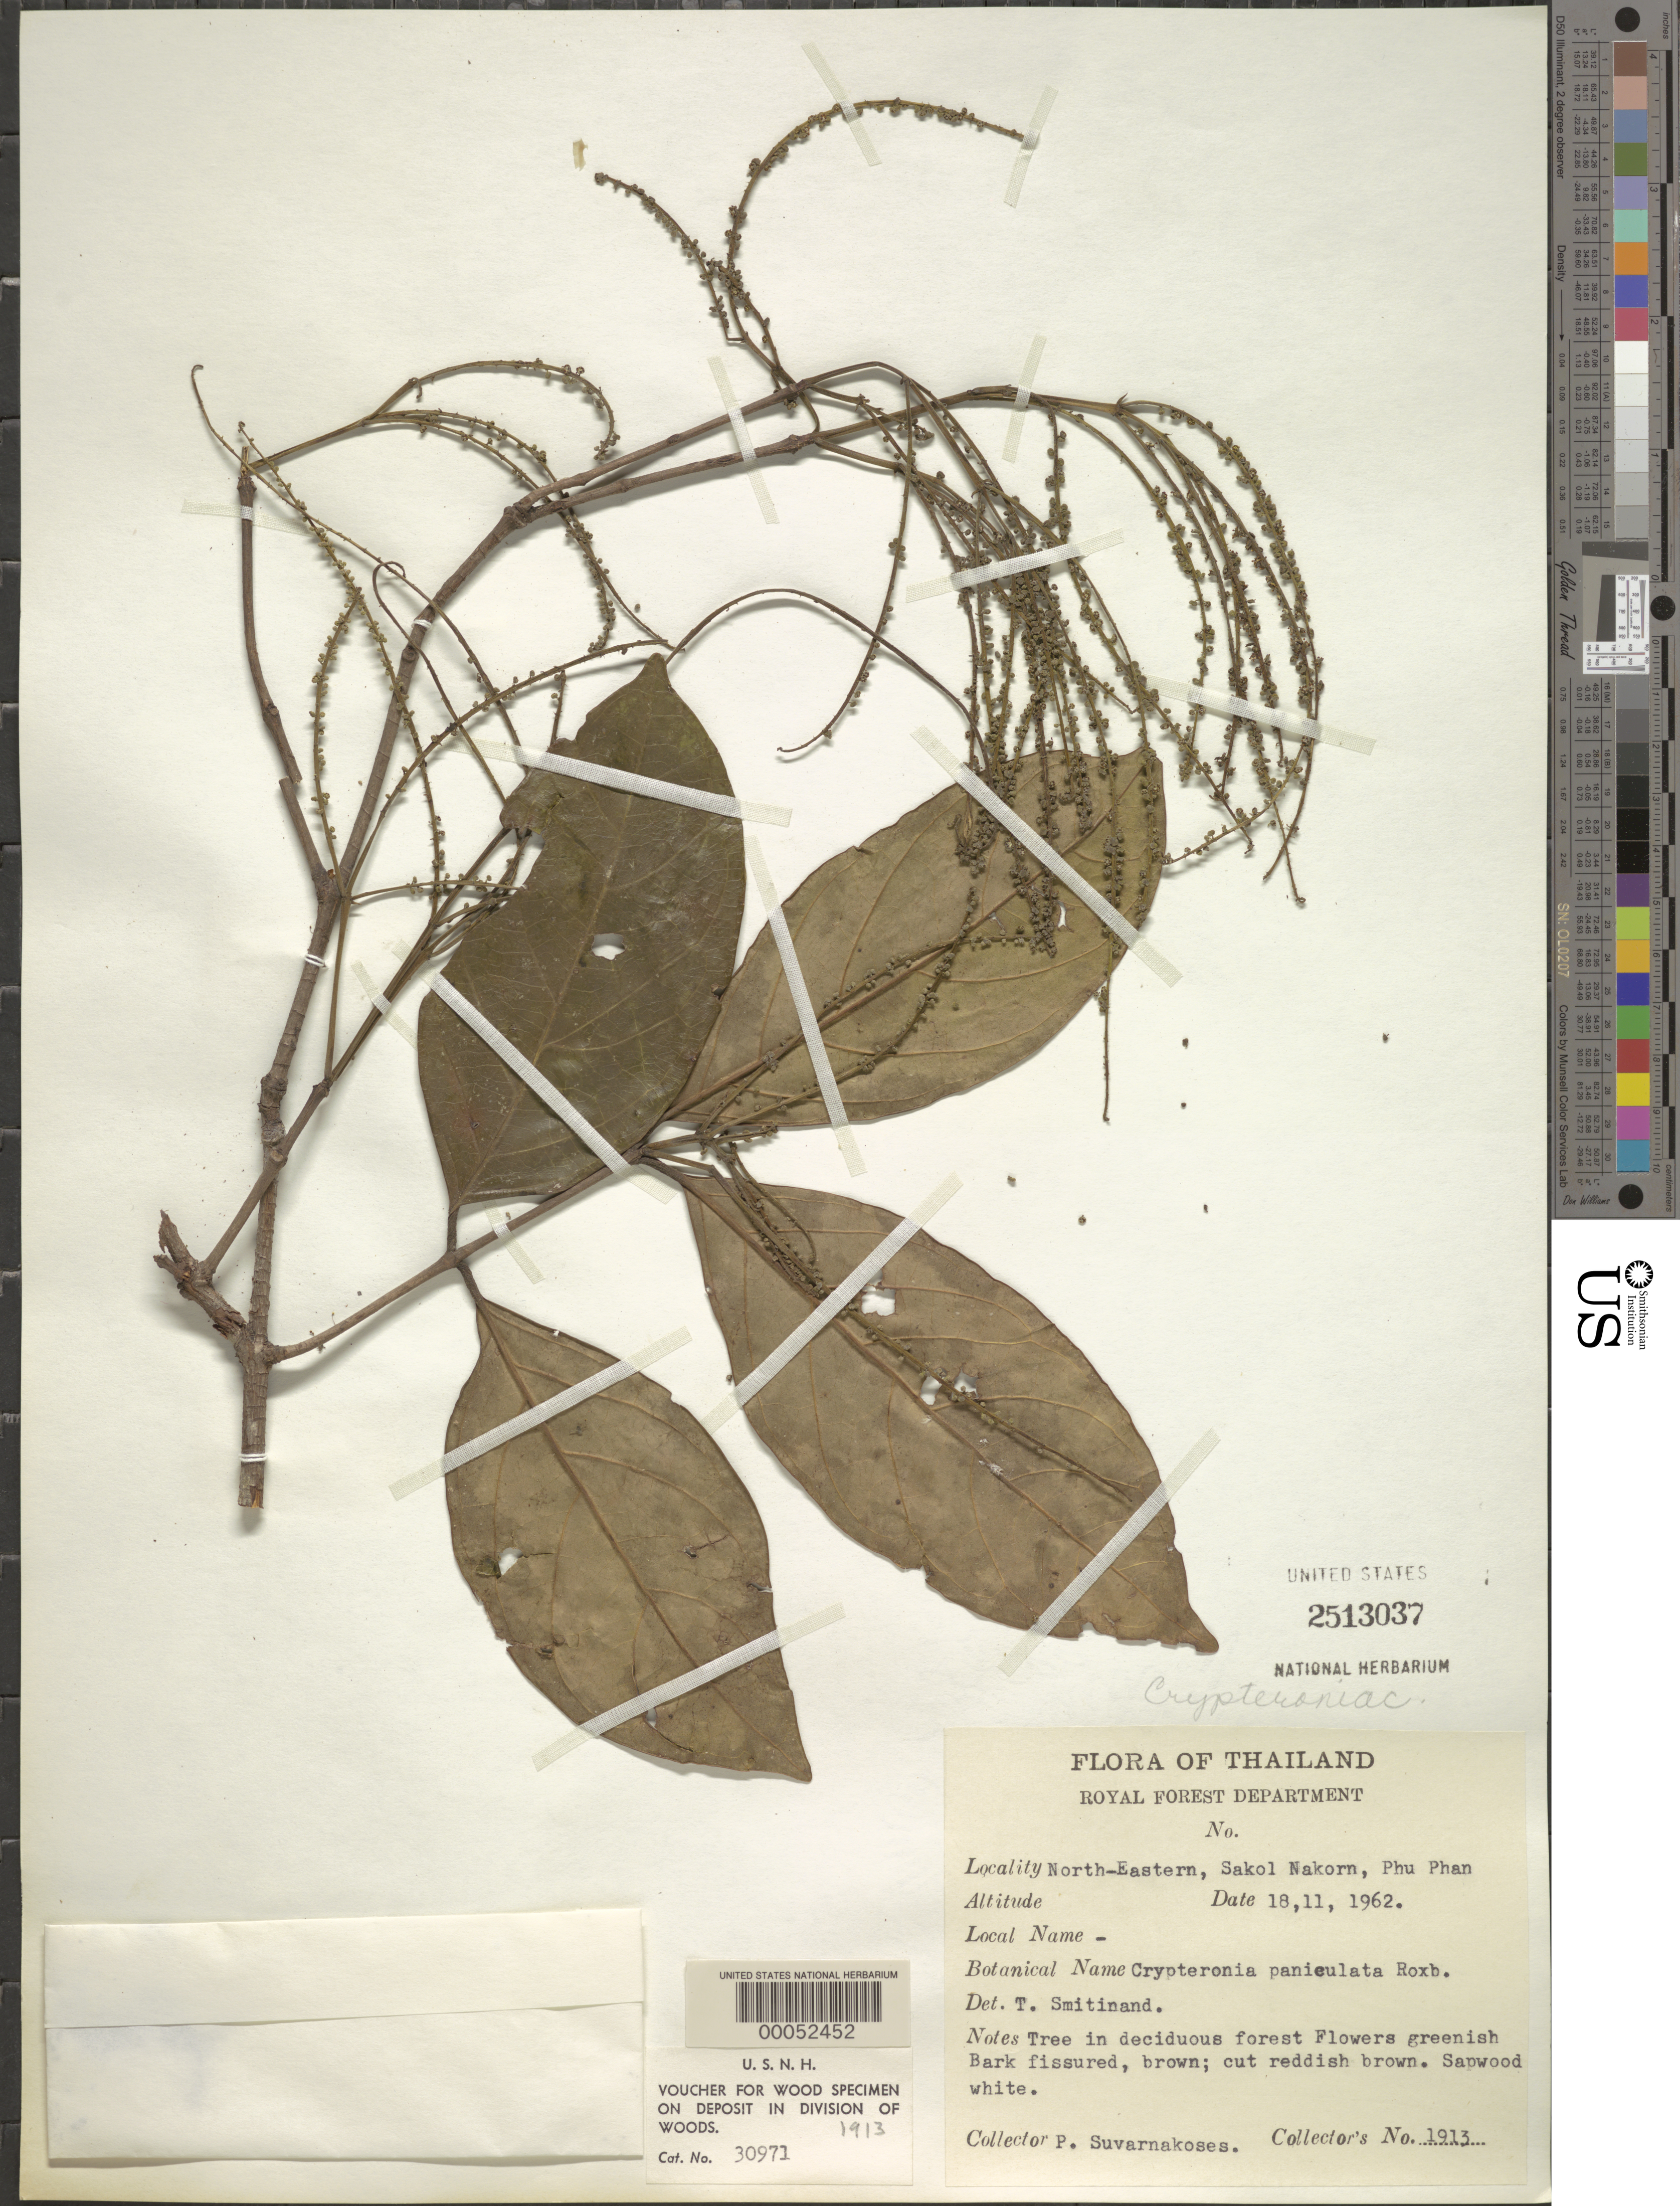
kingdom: Plantae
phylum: Tracheophyta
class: Magnoliopsida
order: Myrtales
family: Crypteroniaceae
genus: Crypteronia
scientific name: Crypteronia paniculata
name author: Blume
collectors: P. Suvarnakoses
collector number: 1913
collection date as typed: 18 Nov 1962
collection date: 1962-11-18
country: Thailand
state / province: Sakol Nakorn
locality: E sakol nakorn, phu phan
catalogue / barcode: US 2513037